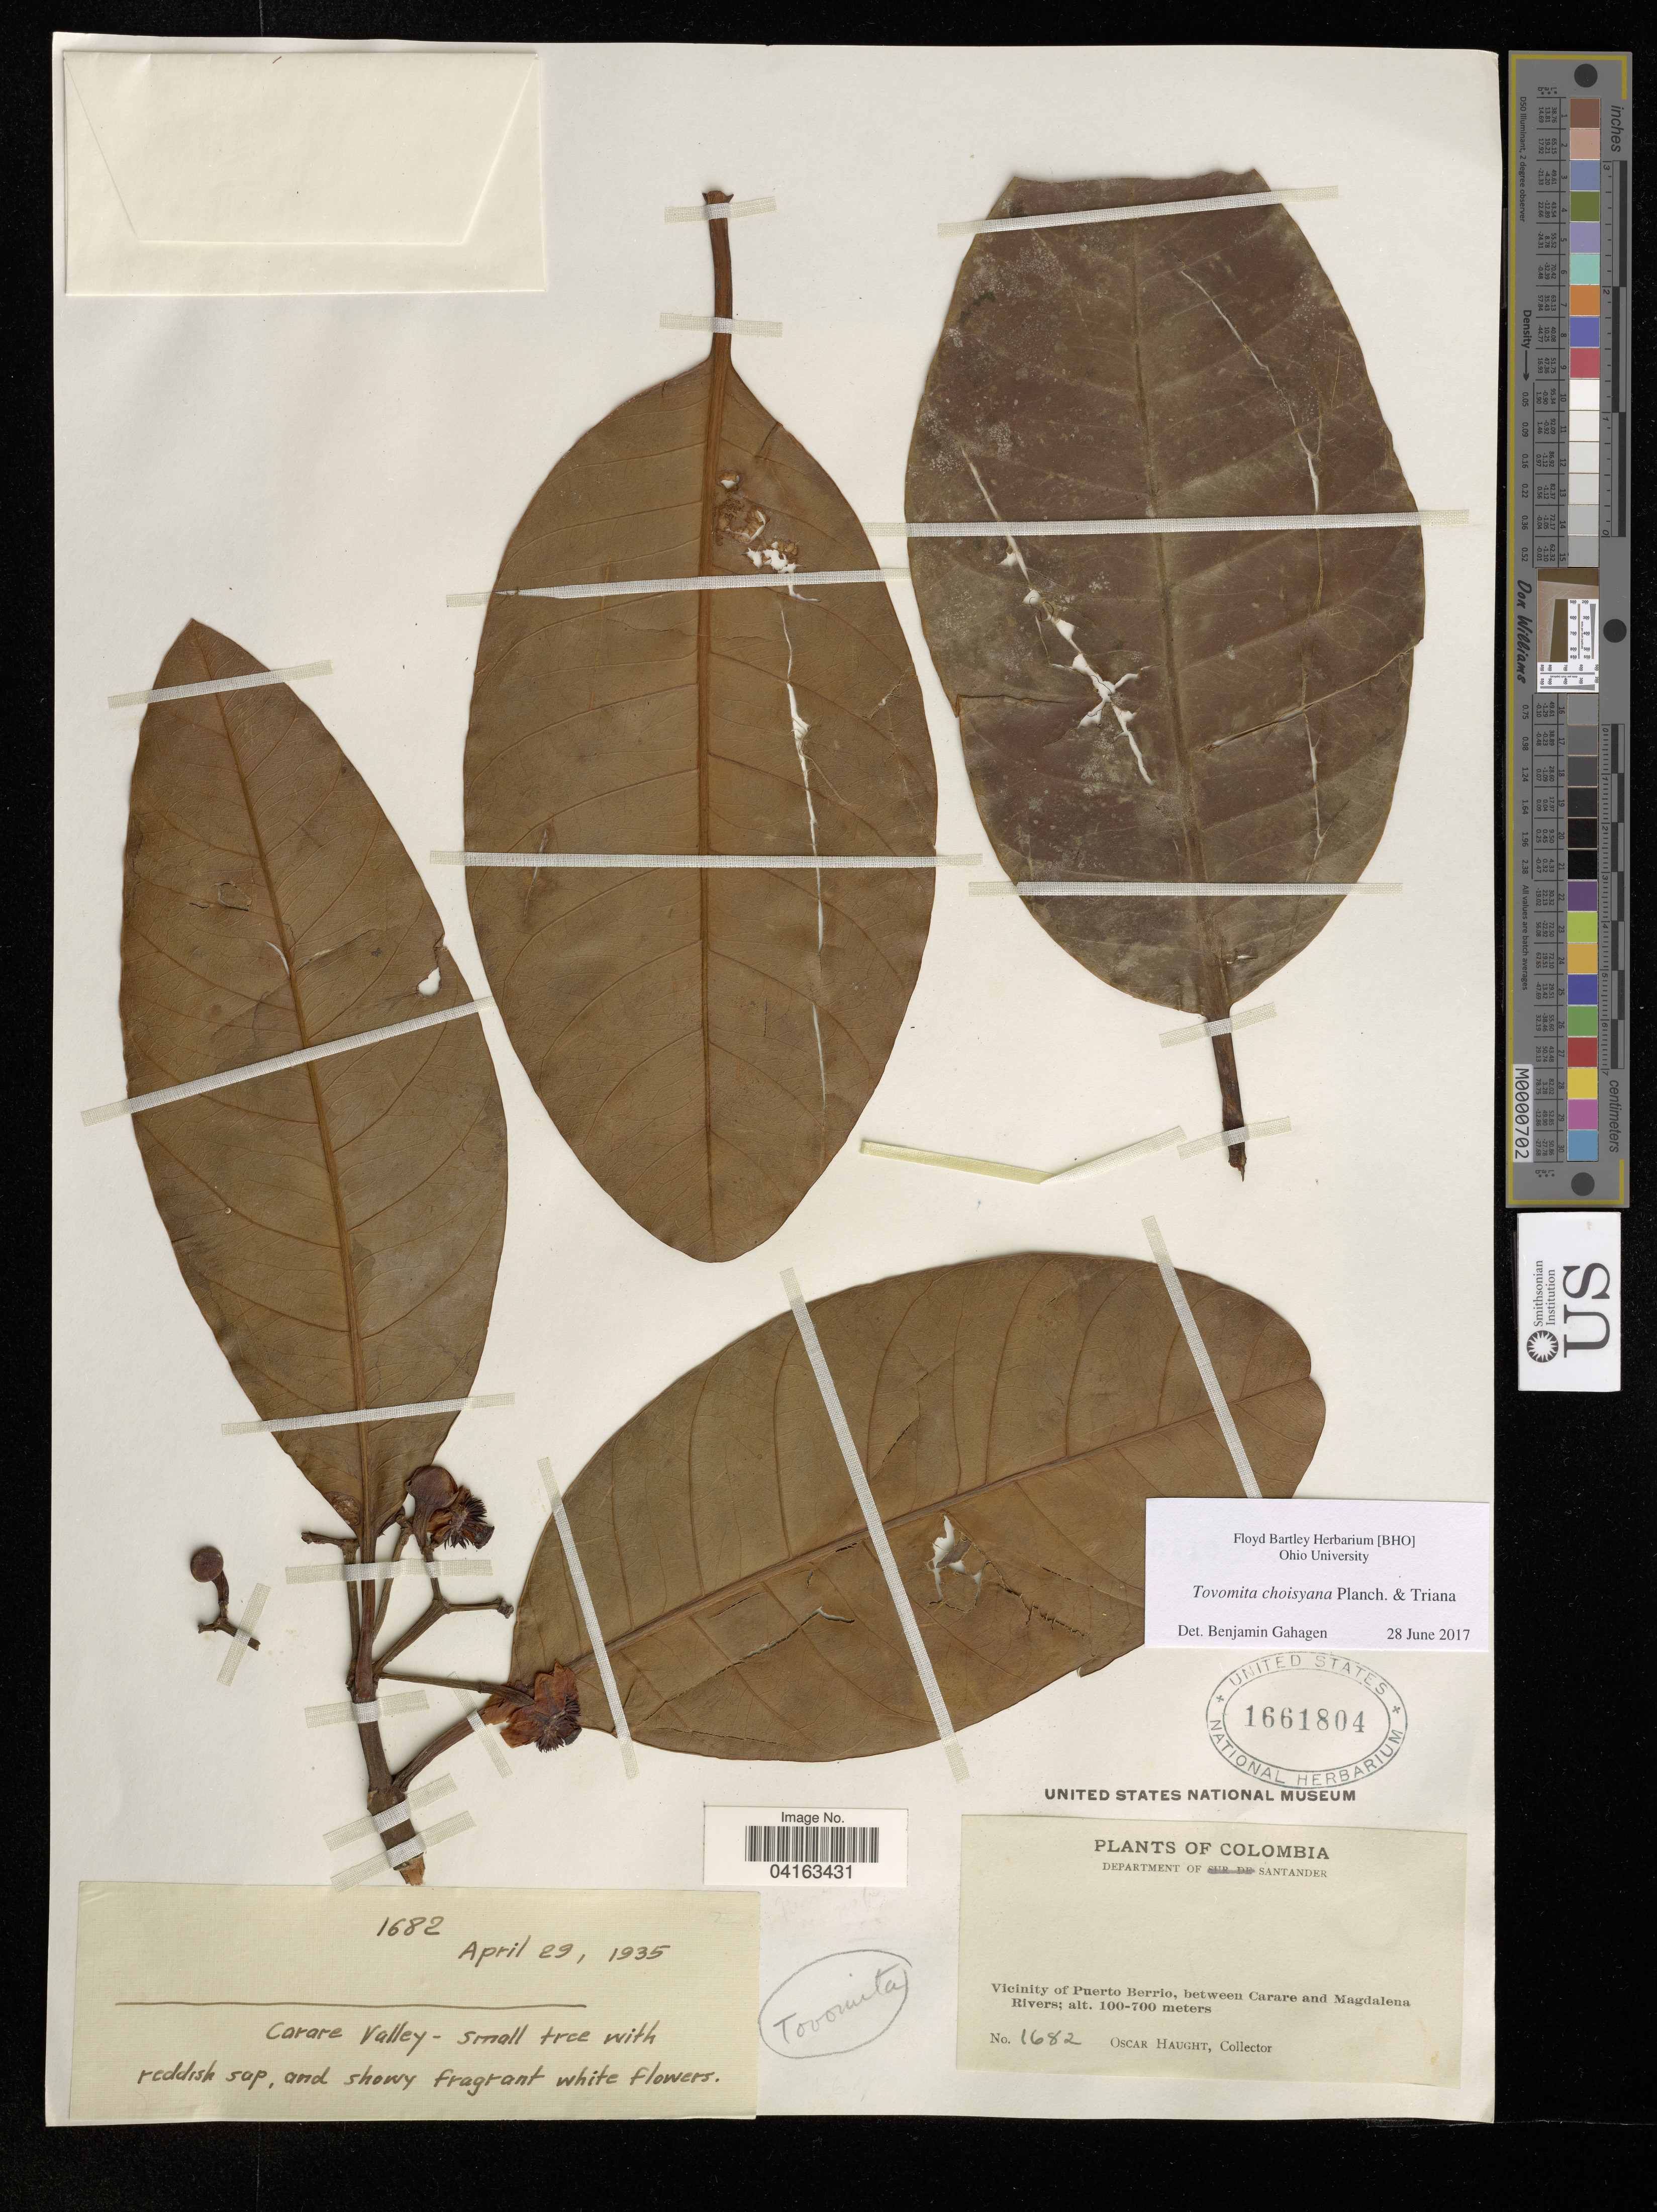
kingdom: Plantae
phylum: Tracheophyta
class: Magnoliopsida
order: Malpighiales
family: Clusiaceae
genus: Tovomita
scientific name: Tovomita choisyana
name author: Planch. & Triana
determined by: Gahagen, Benjamin, (BHO), Ohio University (UNITED STATES)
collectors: O. Haught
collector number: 1682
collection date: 1935-04-29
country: Colombia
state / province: Santander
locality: Carare Valley. Vicinity of Puerto Berrio, between Carare and Magdalena Rivers.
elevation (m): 100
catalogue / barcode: US 1661804